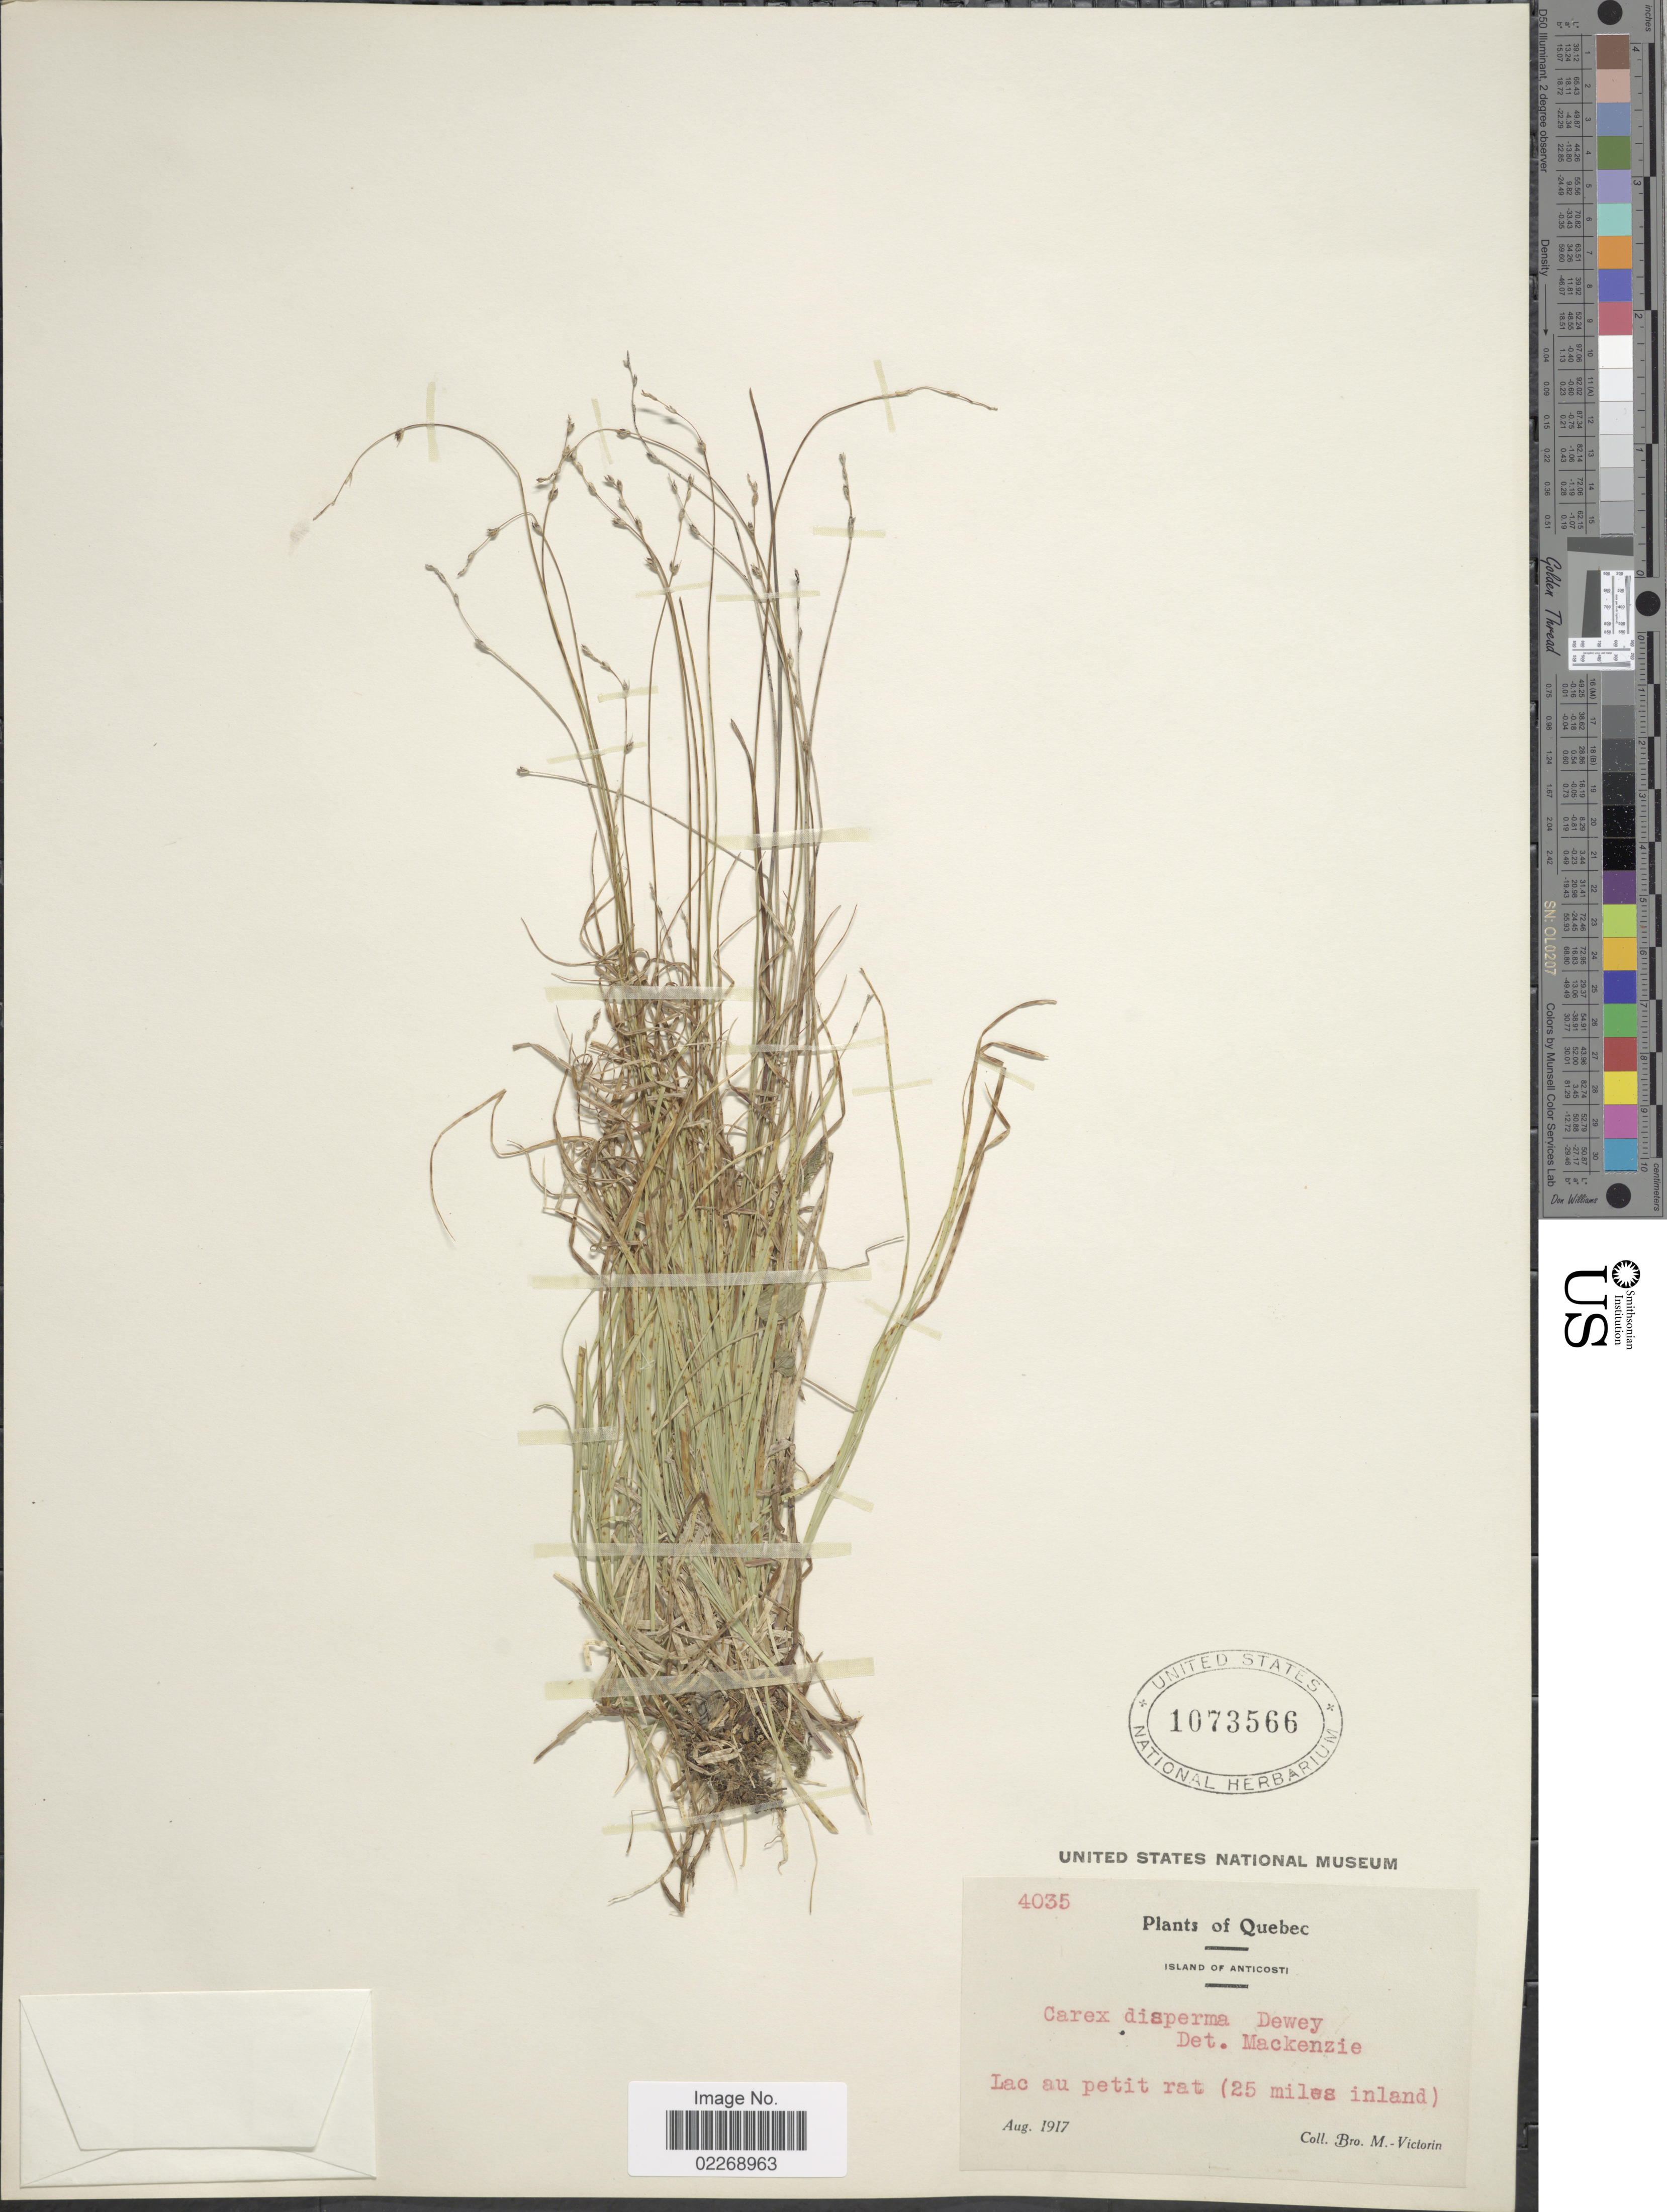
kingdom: Plantae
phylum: Tracheophyta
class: Liliopsida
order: Poales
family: Cyperaceae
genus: Carex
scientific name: Carex disperma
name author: Dewey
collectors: Fr. Marie-Victorin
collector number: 4035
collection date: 1917-08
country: Canada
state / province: Quebec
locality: Island of Anticosti, Lac au petit rat (25 miles inland)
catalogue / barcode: US 1073566